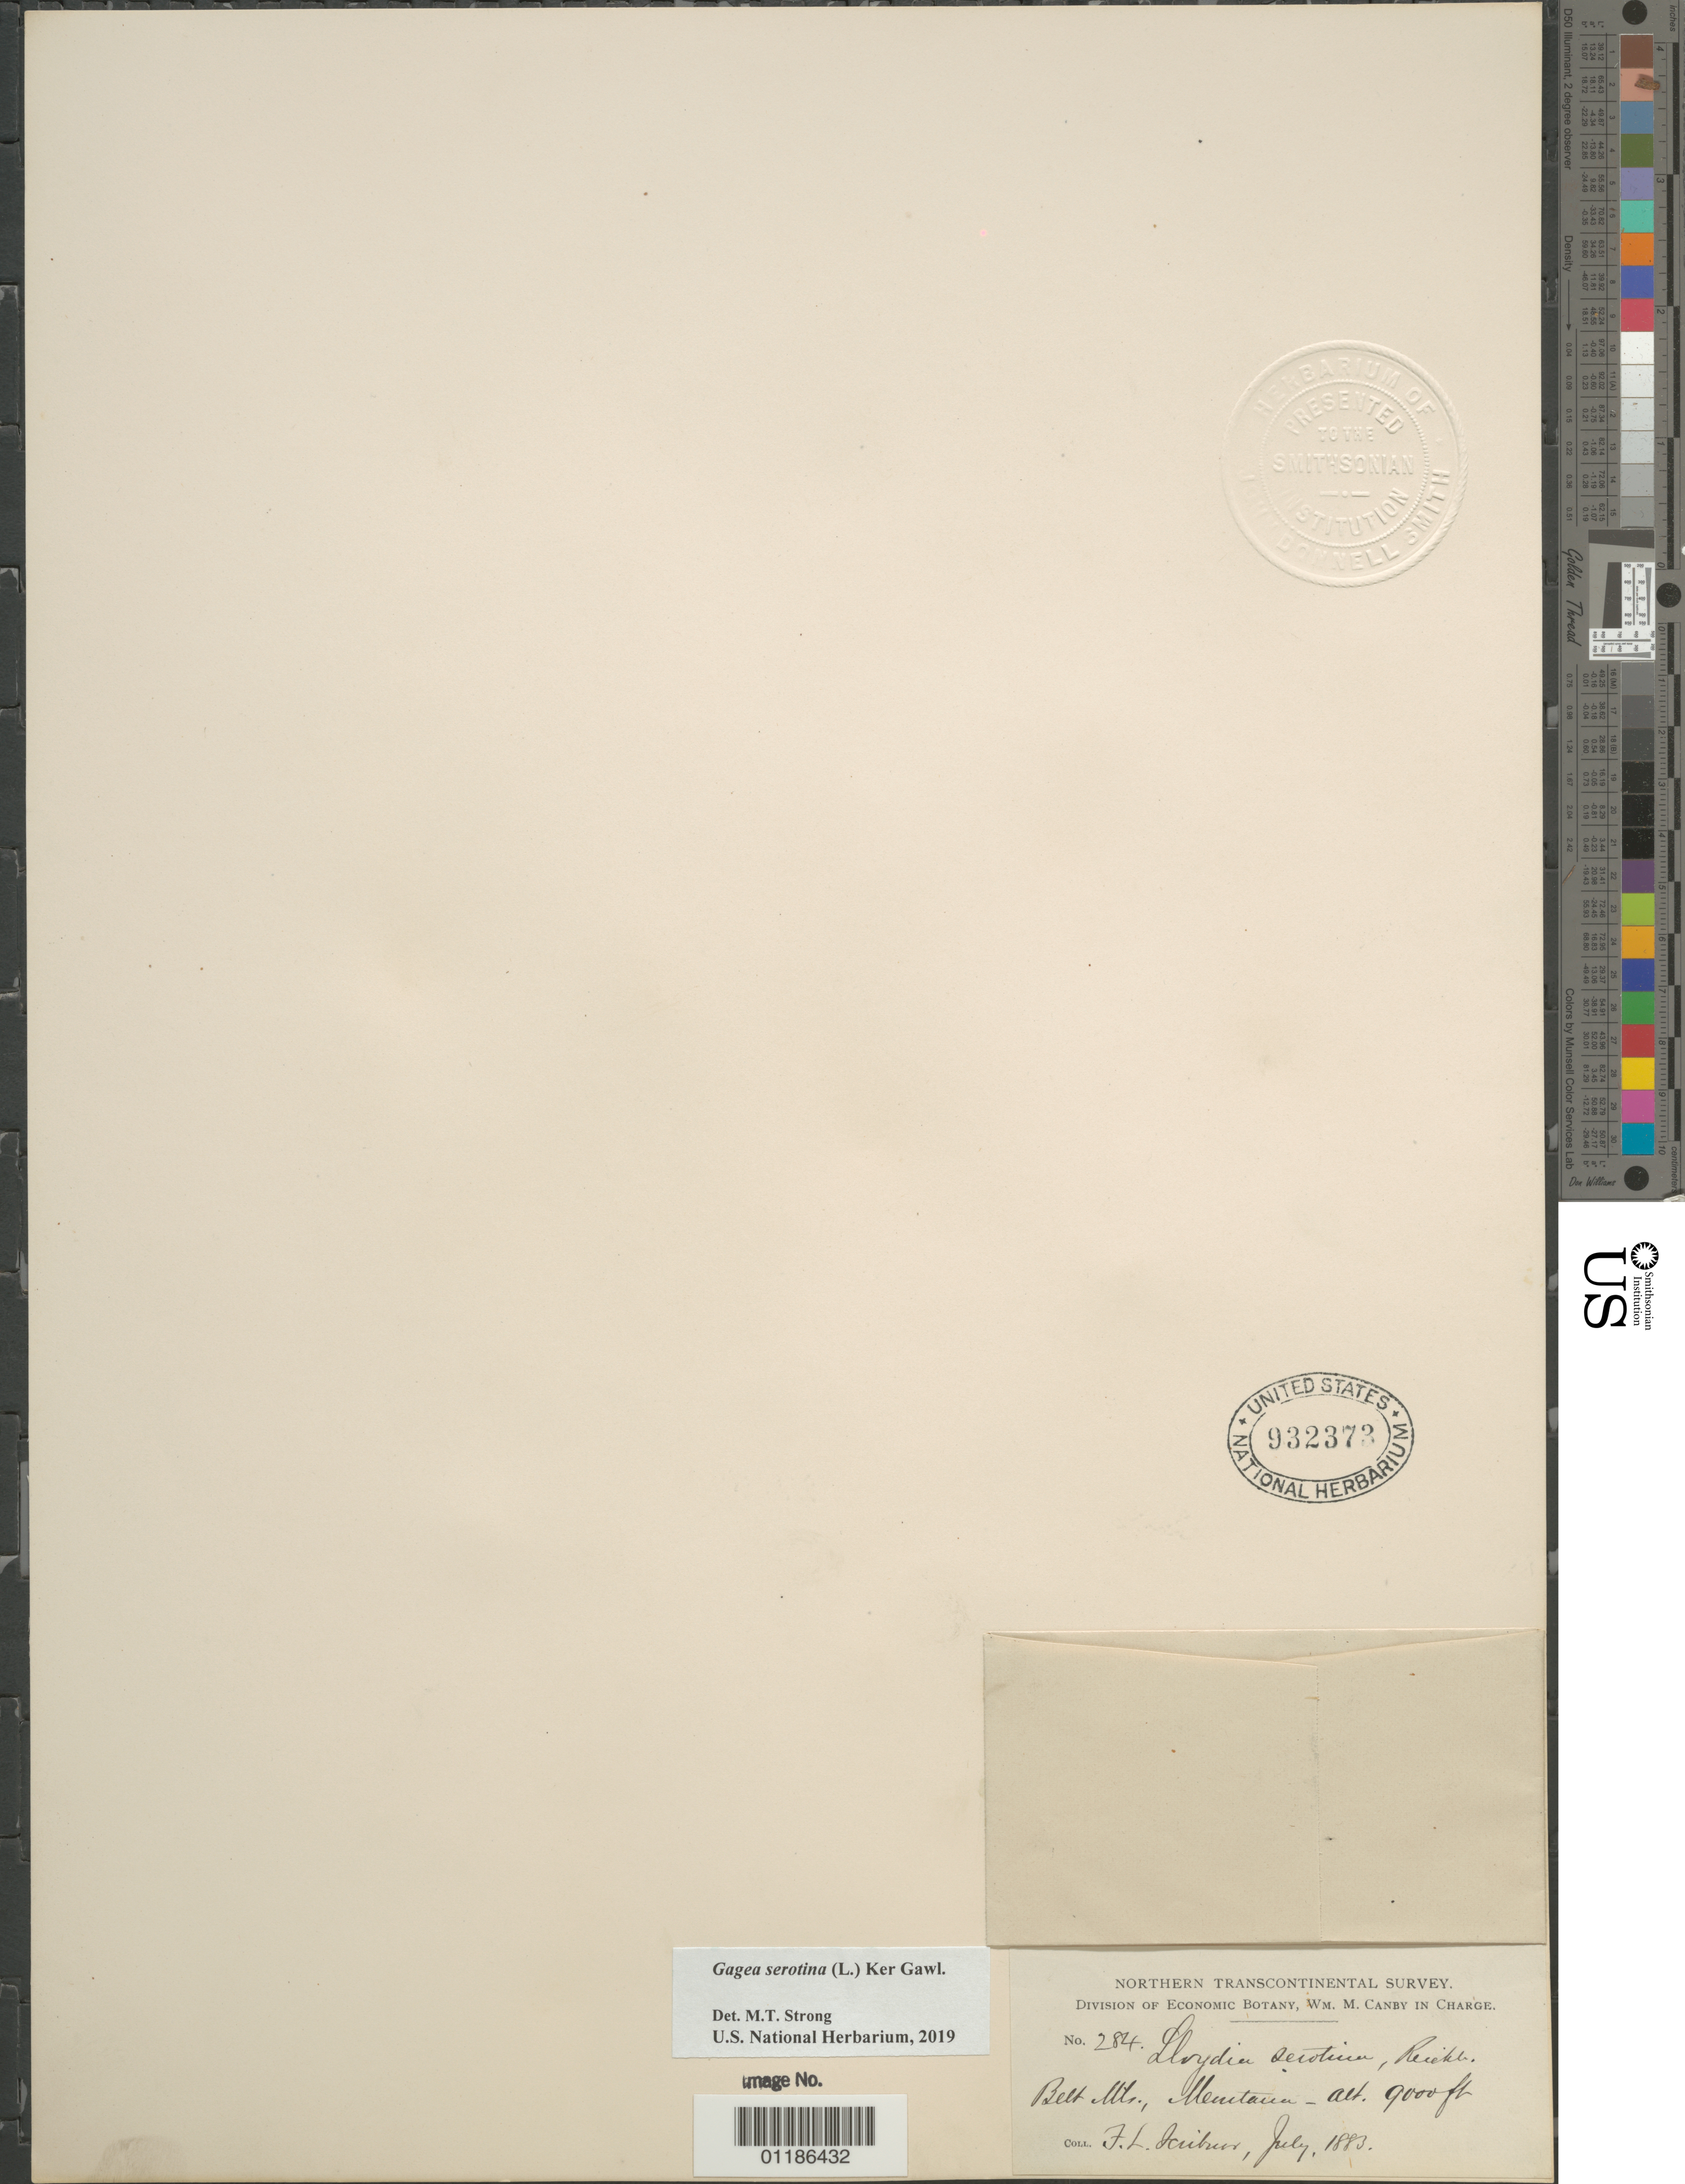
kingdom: Plantae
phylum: Tracheophyta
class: Liliopsida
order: Liliales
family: Liliaceae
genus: Gagea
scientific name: Gagea serotina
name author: (L.) Ker Gawl.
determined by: Strong, Mark T., (BOT), Smithsonian Institution - National Museum of Natural History (UNITED STATES)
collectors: F. L. Scribner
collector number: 284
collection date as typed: Jul 1883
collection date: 1883-07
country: United States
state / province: Montana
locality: Belt Mts.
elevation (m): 2743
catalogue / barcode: US 932373